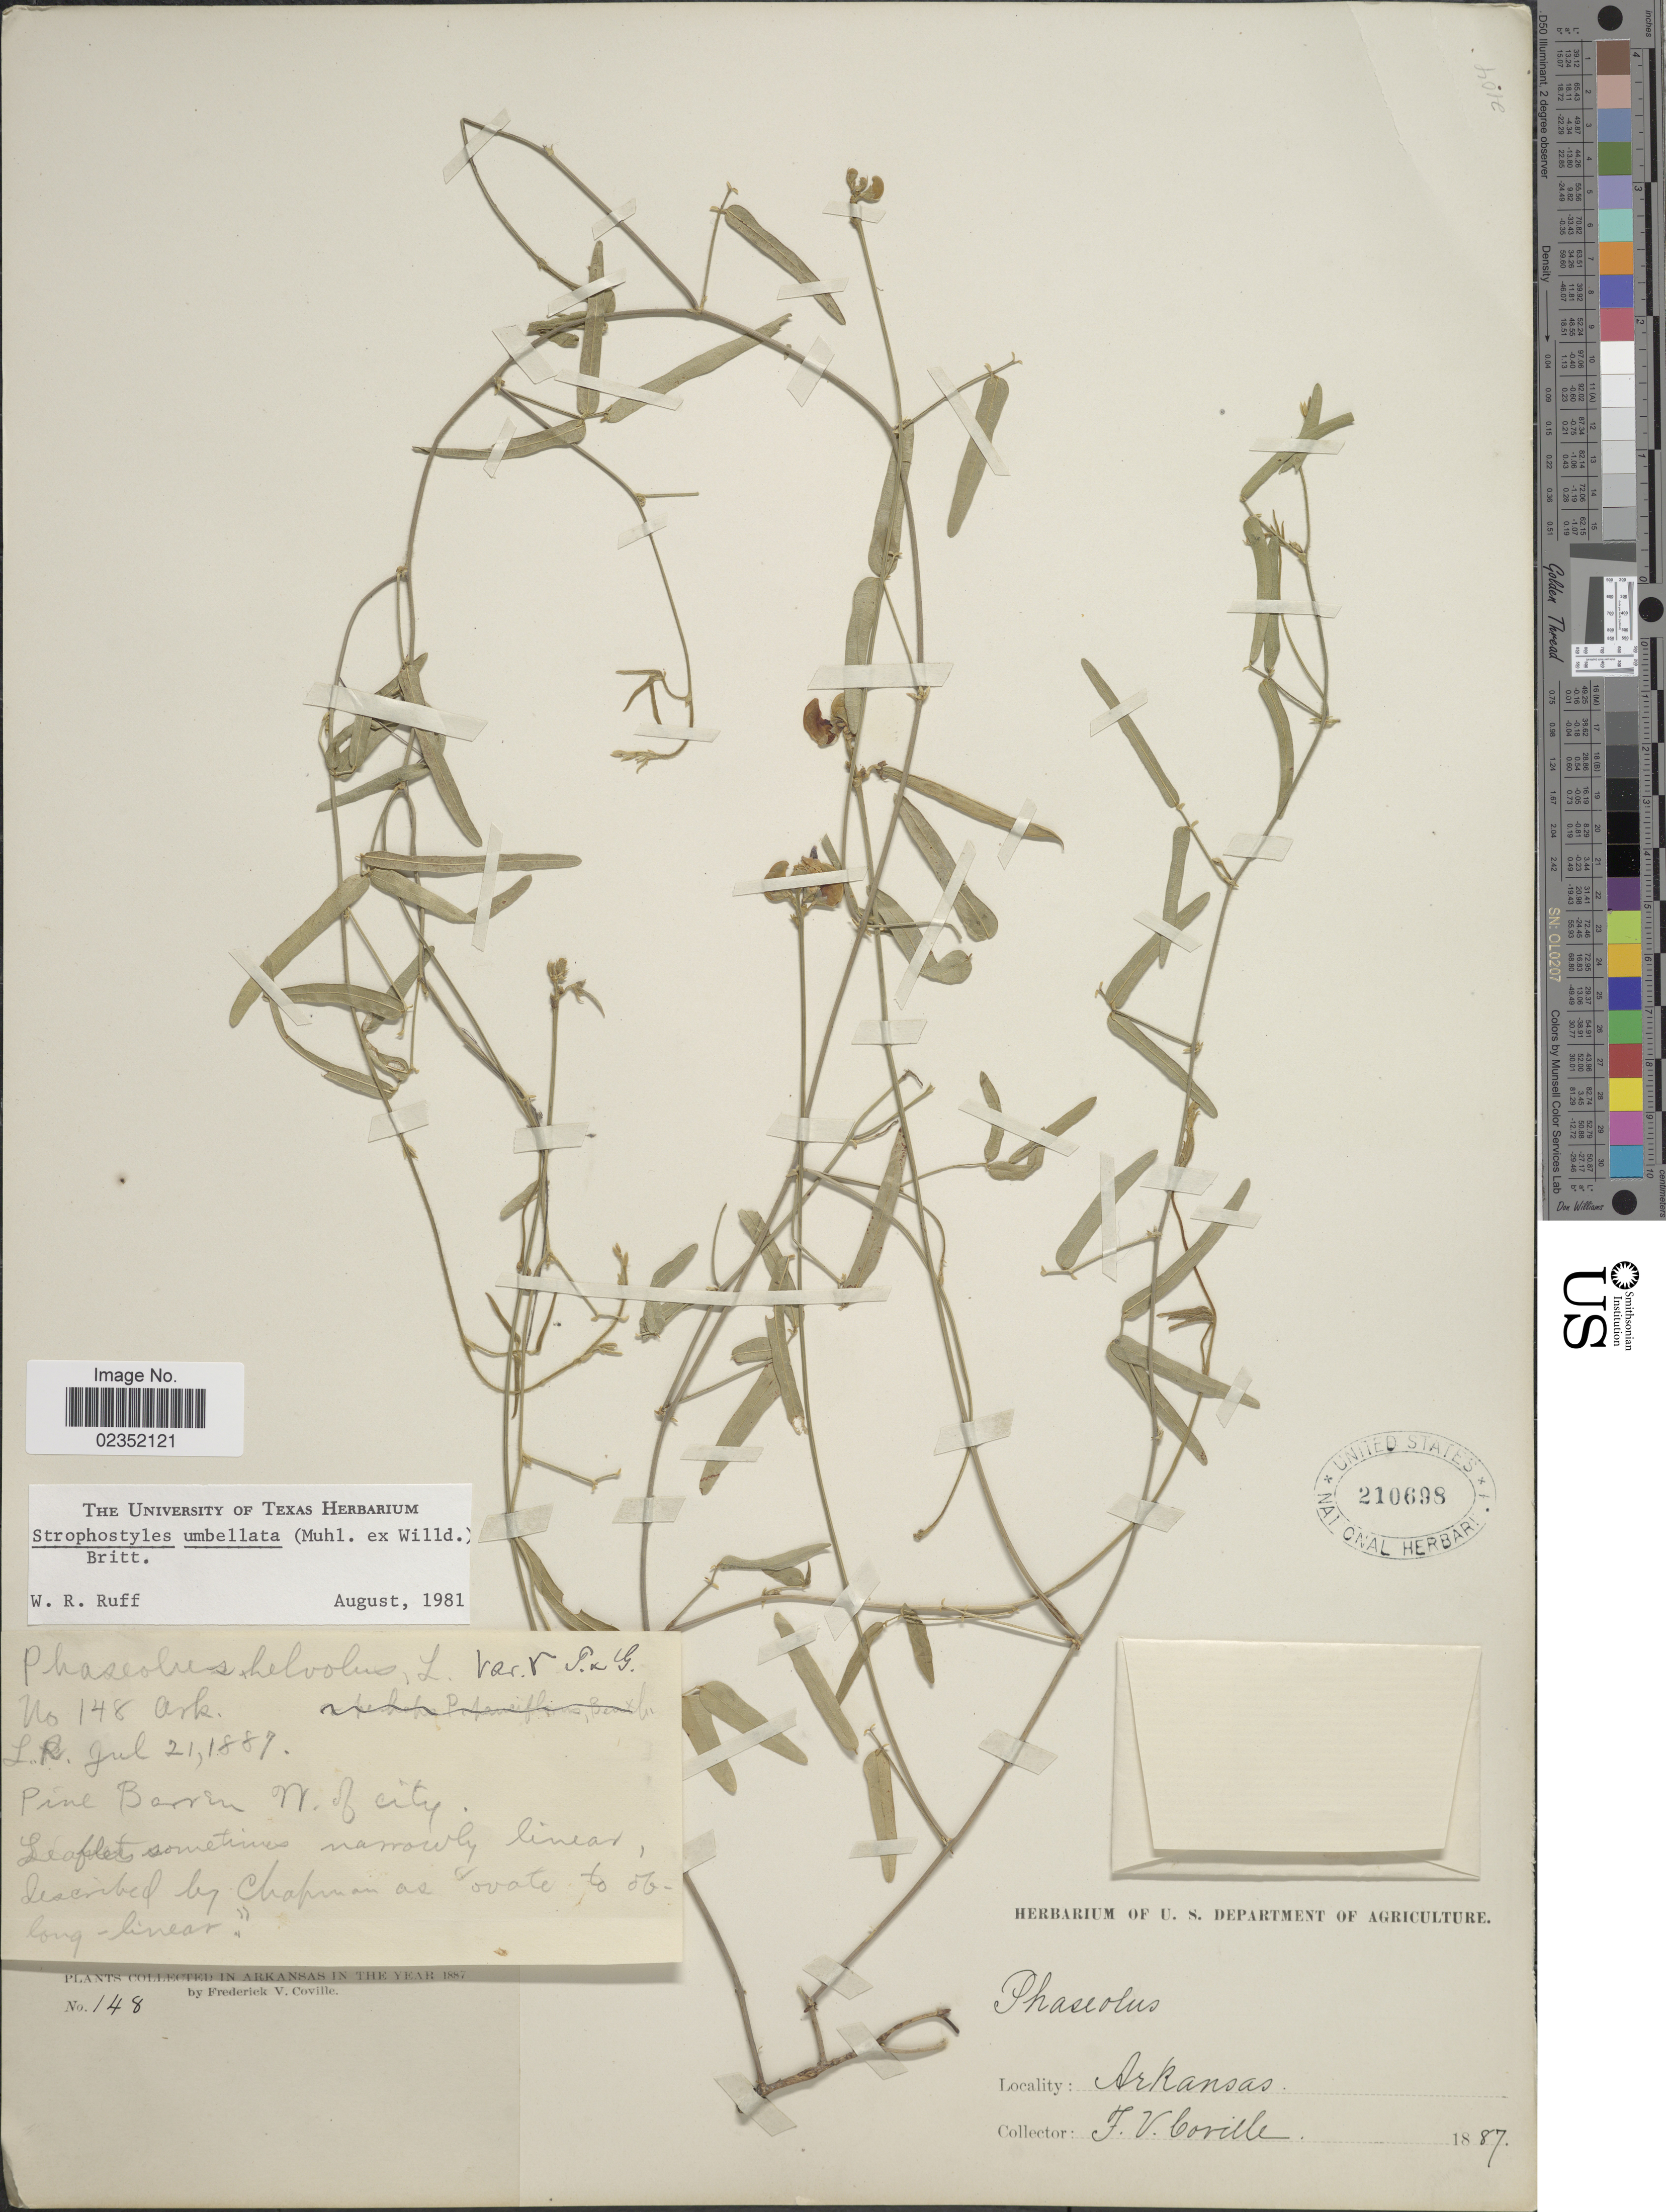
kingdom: Plantae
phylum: Tracheophyta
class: Magnoliopsida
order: Fabales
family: Fabaceae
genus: Strophostyles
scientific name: Strophostyles umbellata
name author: (Muhl. ex Willd.) Britton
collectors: F. V. Coville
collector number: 148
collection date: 1887-07-21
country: United States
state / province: Arkansas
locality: Pine Barren W. of city.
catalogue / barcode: US 210698